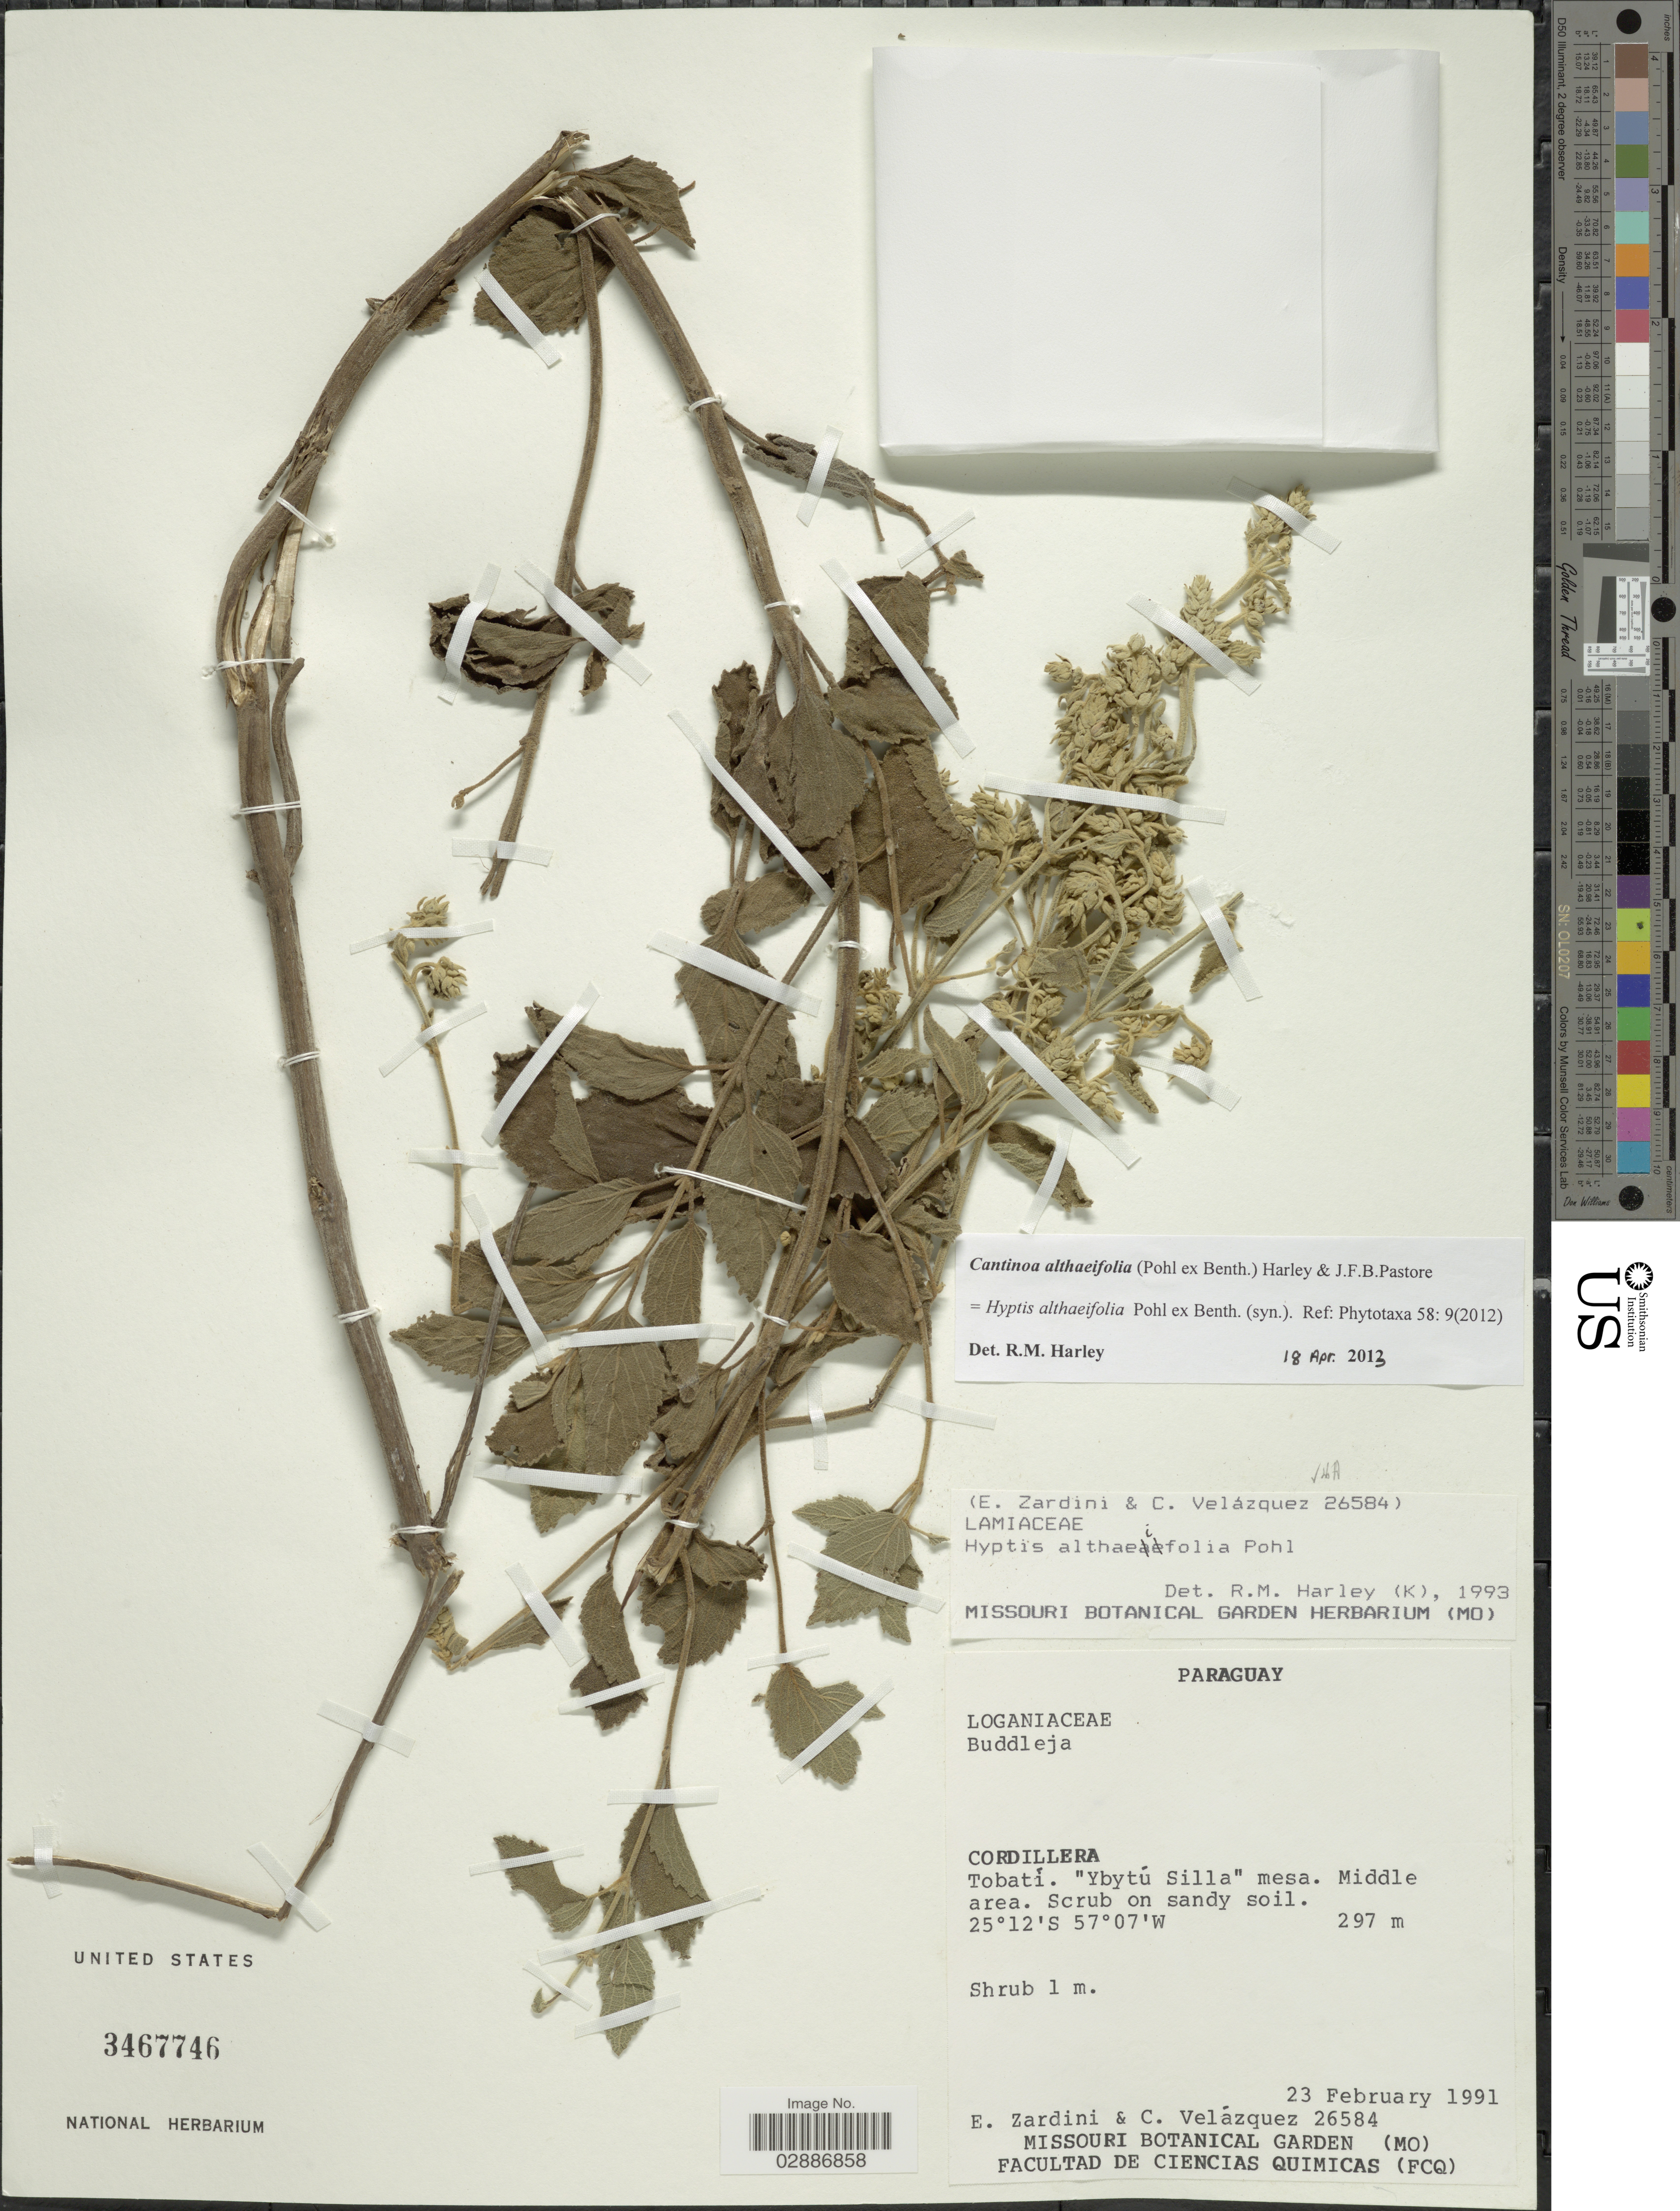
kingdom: Plantae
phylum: Tracheophyta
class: Magnoliopsida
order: Lamiales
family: Lamiaceae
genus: Cantinoa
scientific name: Cantinoa althaeifolia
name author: (Pohl ex Benth.) Harley & J.F.B. Pastore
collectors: E. Zardini & C. Velázquez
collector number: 26584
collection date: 1991-02-23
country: Paraguay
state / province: Cordillera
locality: Tobatí. "Ybytú Silla" mesa.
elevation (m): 297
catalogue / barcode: US 3467746